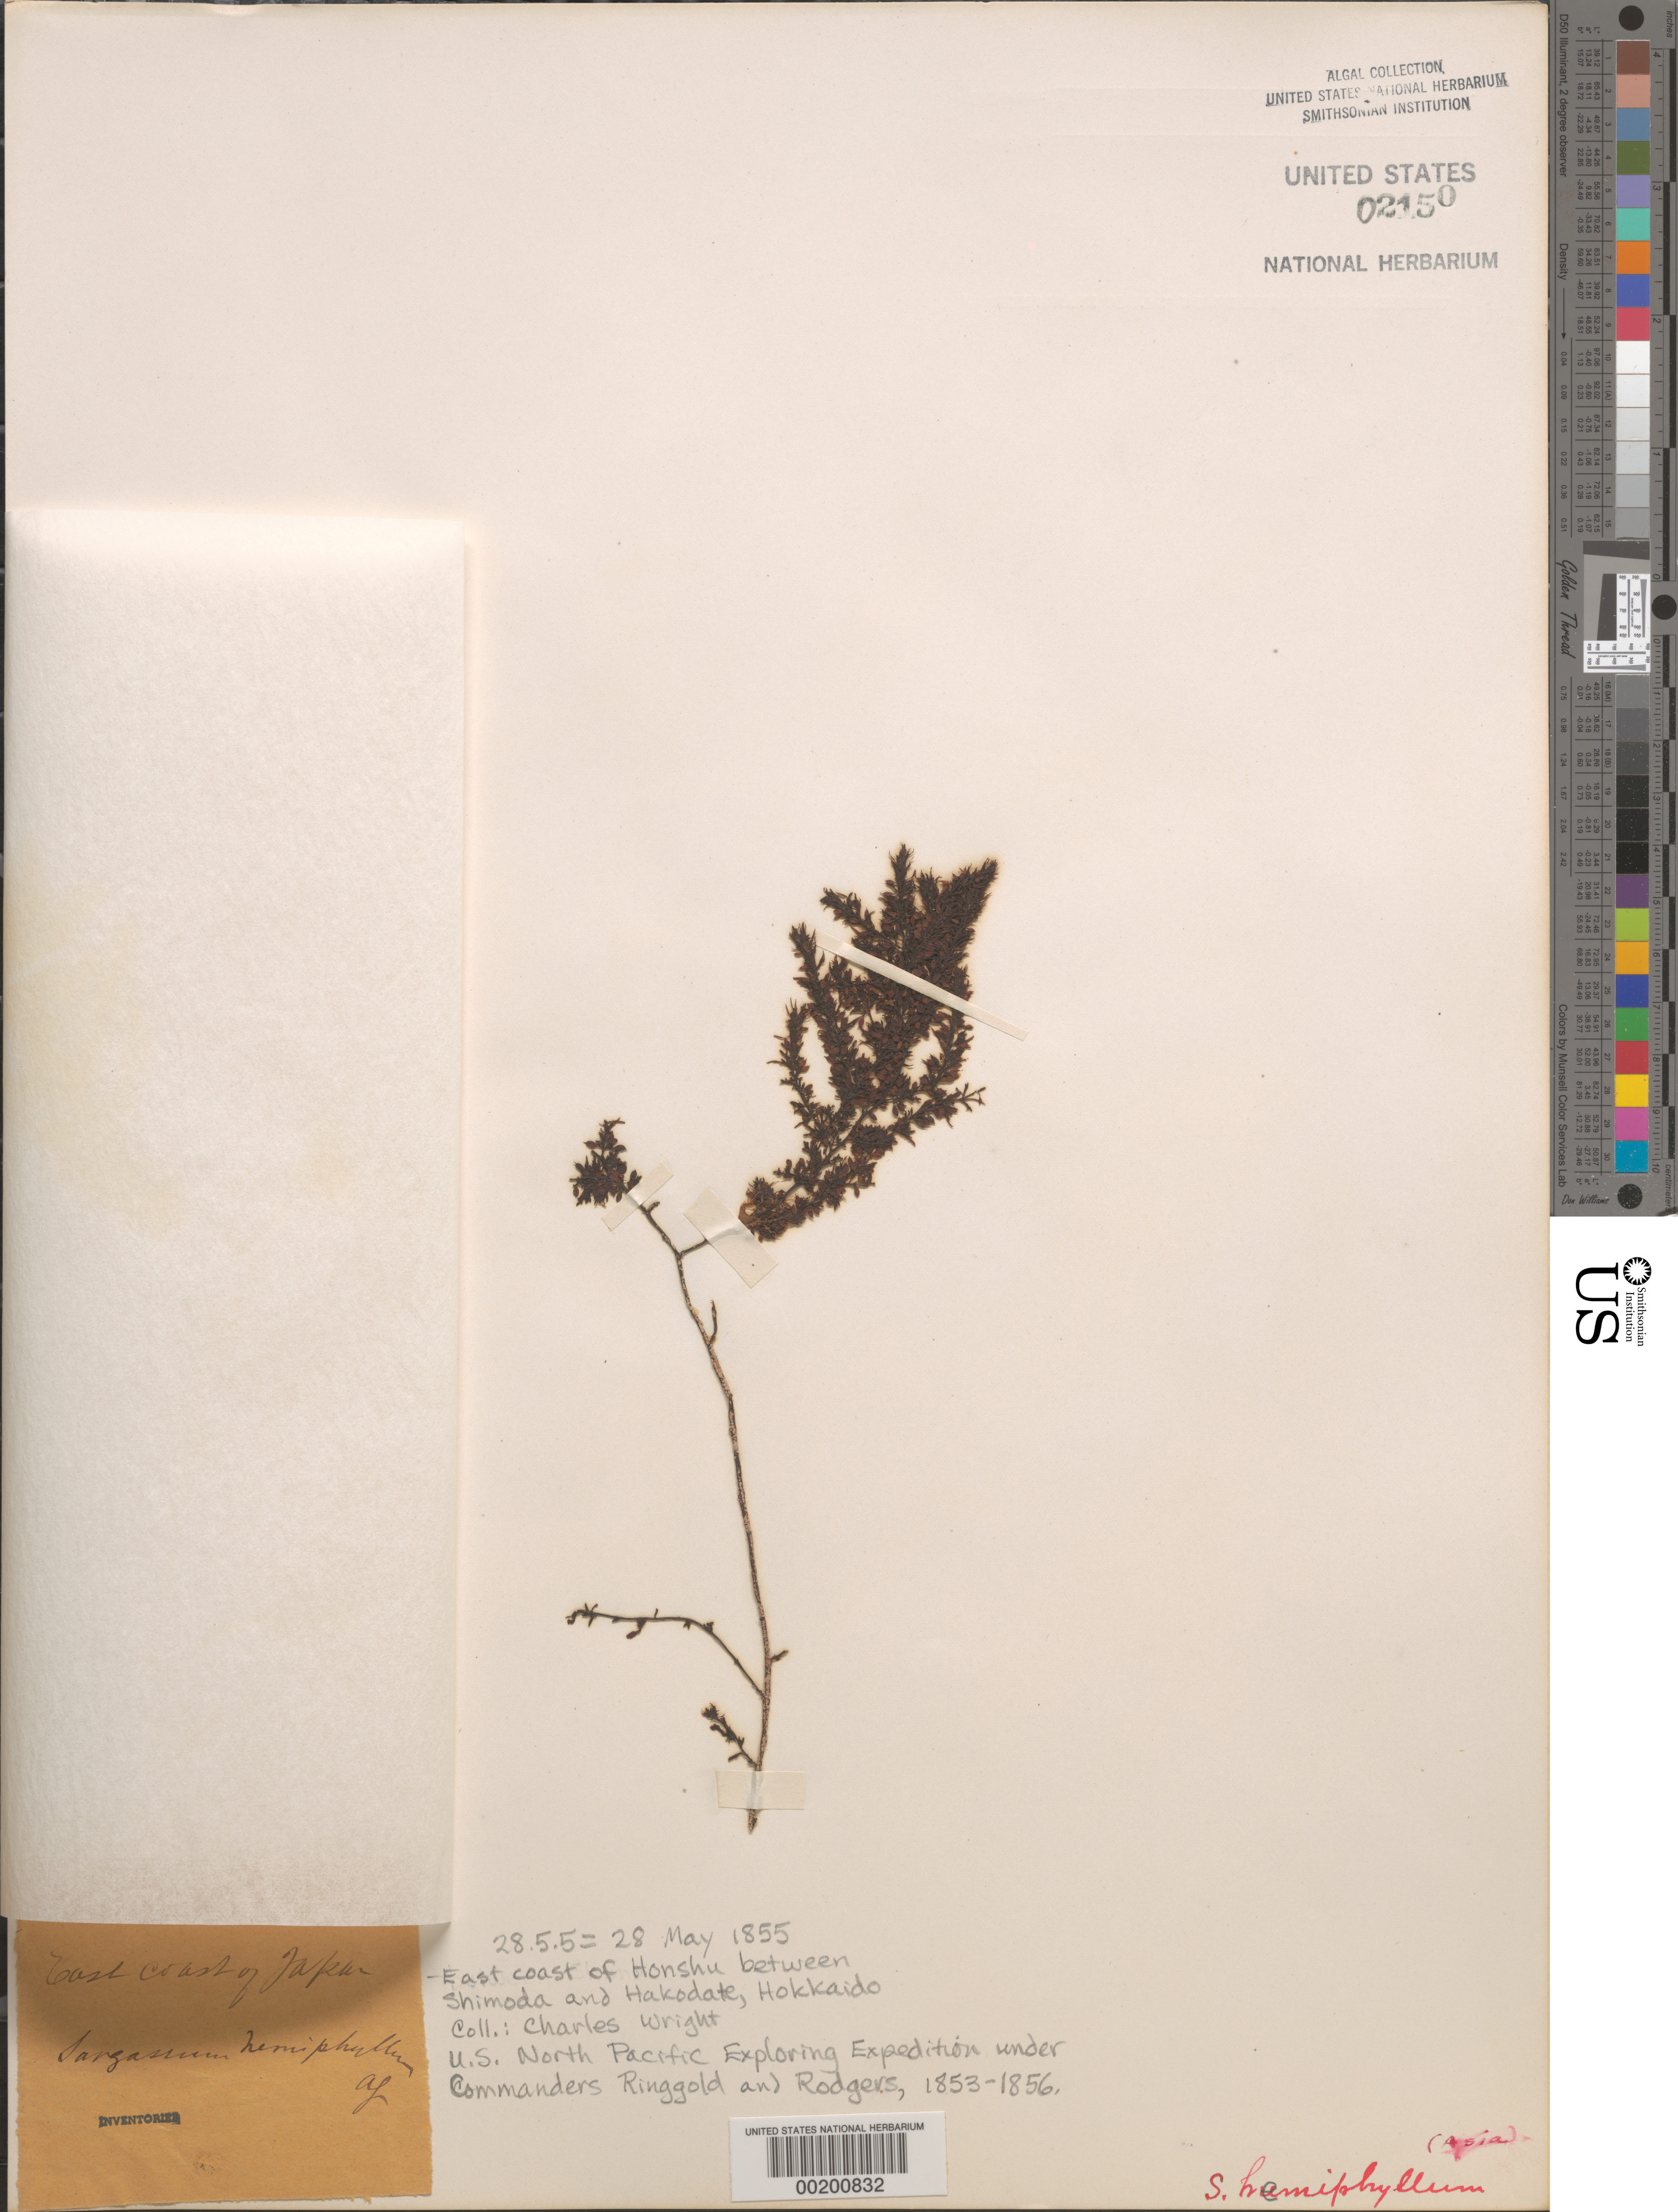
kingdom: Chromista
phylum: Ochrophyta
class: Phaeophyceae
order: Fucales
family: Sargassaceae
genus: Sargassum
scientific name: Sargassum hemiphyllum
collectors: C. Wright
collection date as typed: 28 May 1855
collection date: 1855-05-28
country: Japan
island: Honshu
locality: East coast north of Shimoda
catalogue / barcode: US 2150